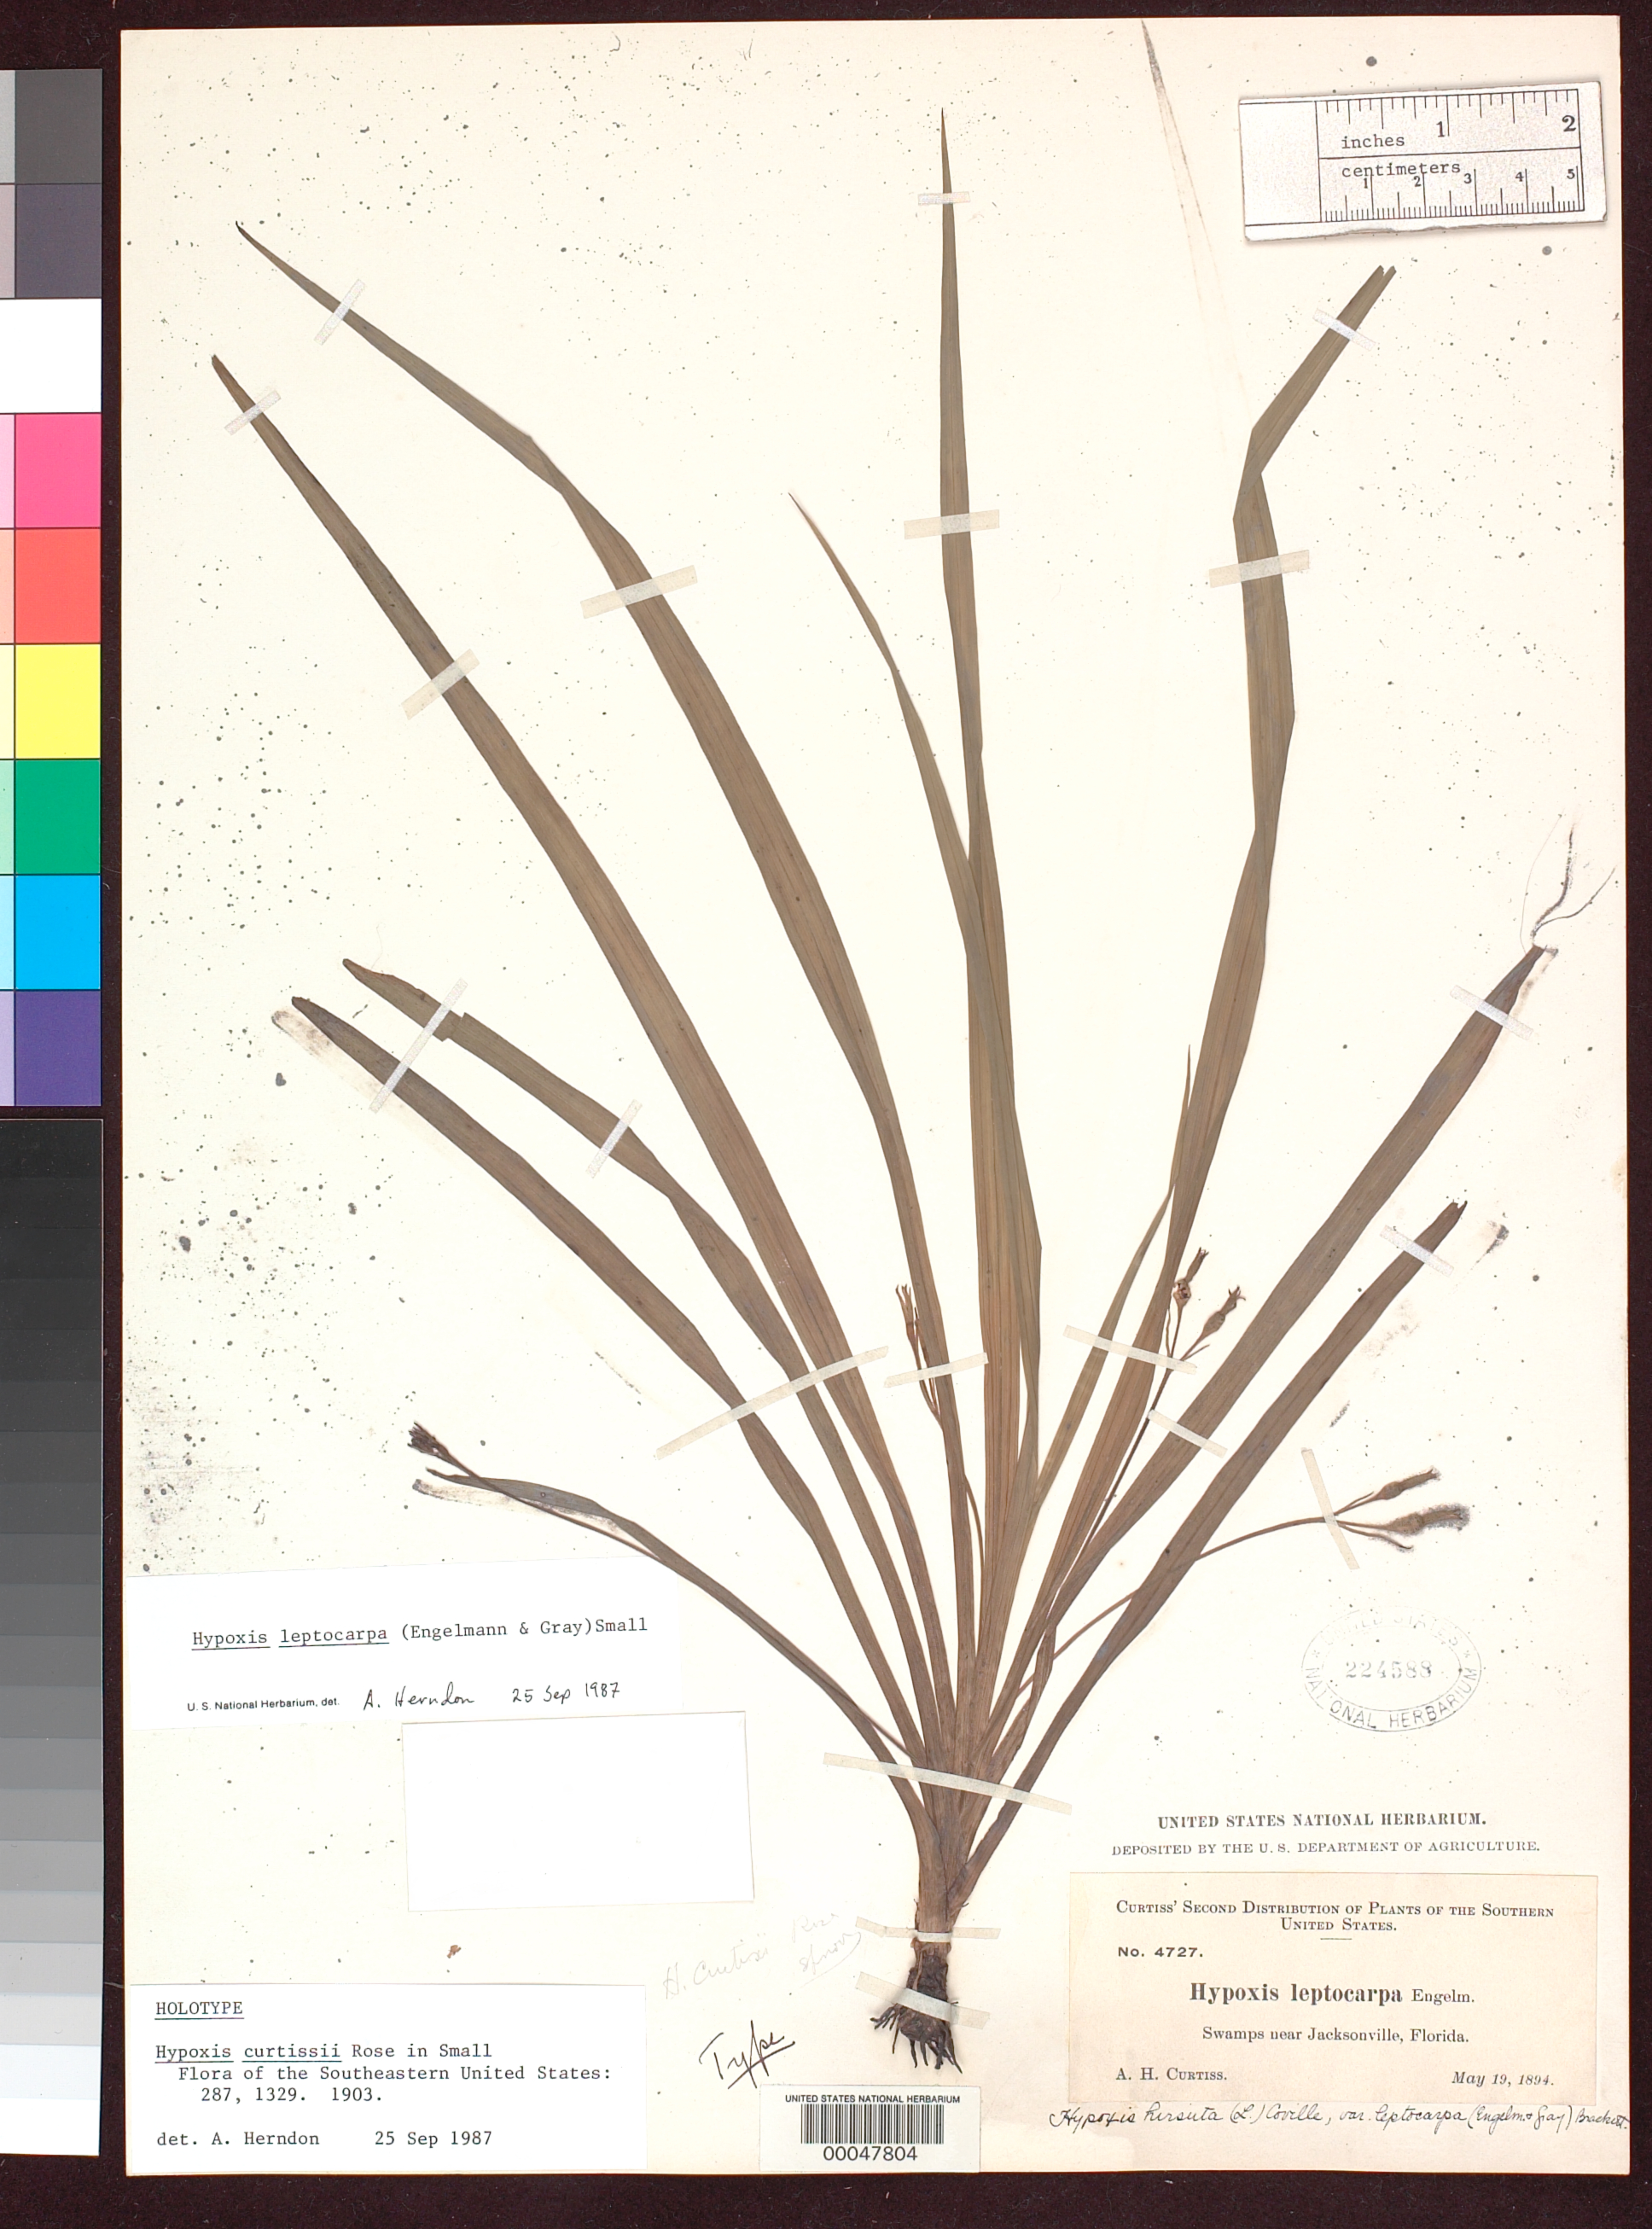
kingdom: Plantae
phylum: Tracheophyta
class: Liliopsida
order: Asparagales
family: Hypoxidaceae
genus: Hypoxis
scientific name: Hypoxis curtissii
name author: Rose in Small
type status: Holotype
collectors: A. H. Curtiss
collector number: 4727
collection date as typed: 19 May 1894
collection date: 1894-05-19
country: United States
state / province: Florida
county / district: Duval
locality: Near Jacksonville.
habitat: Swamps.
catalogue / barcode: US 224588